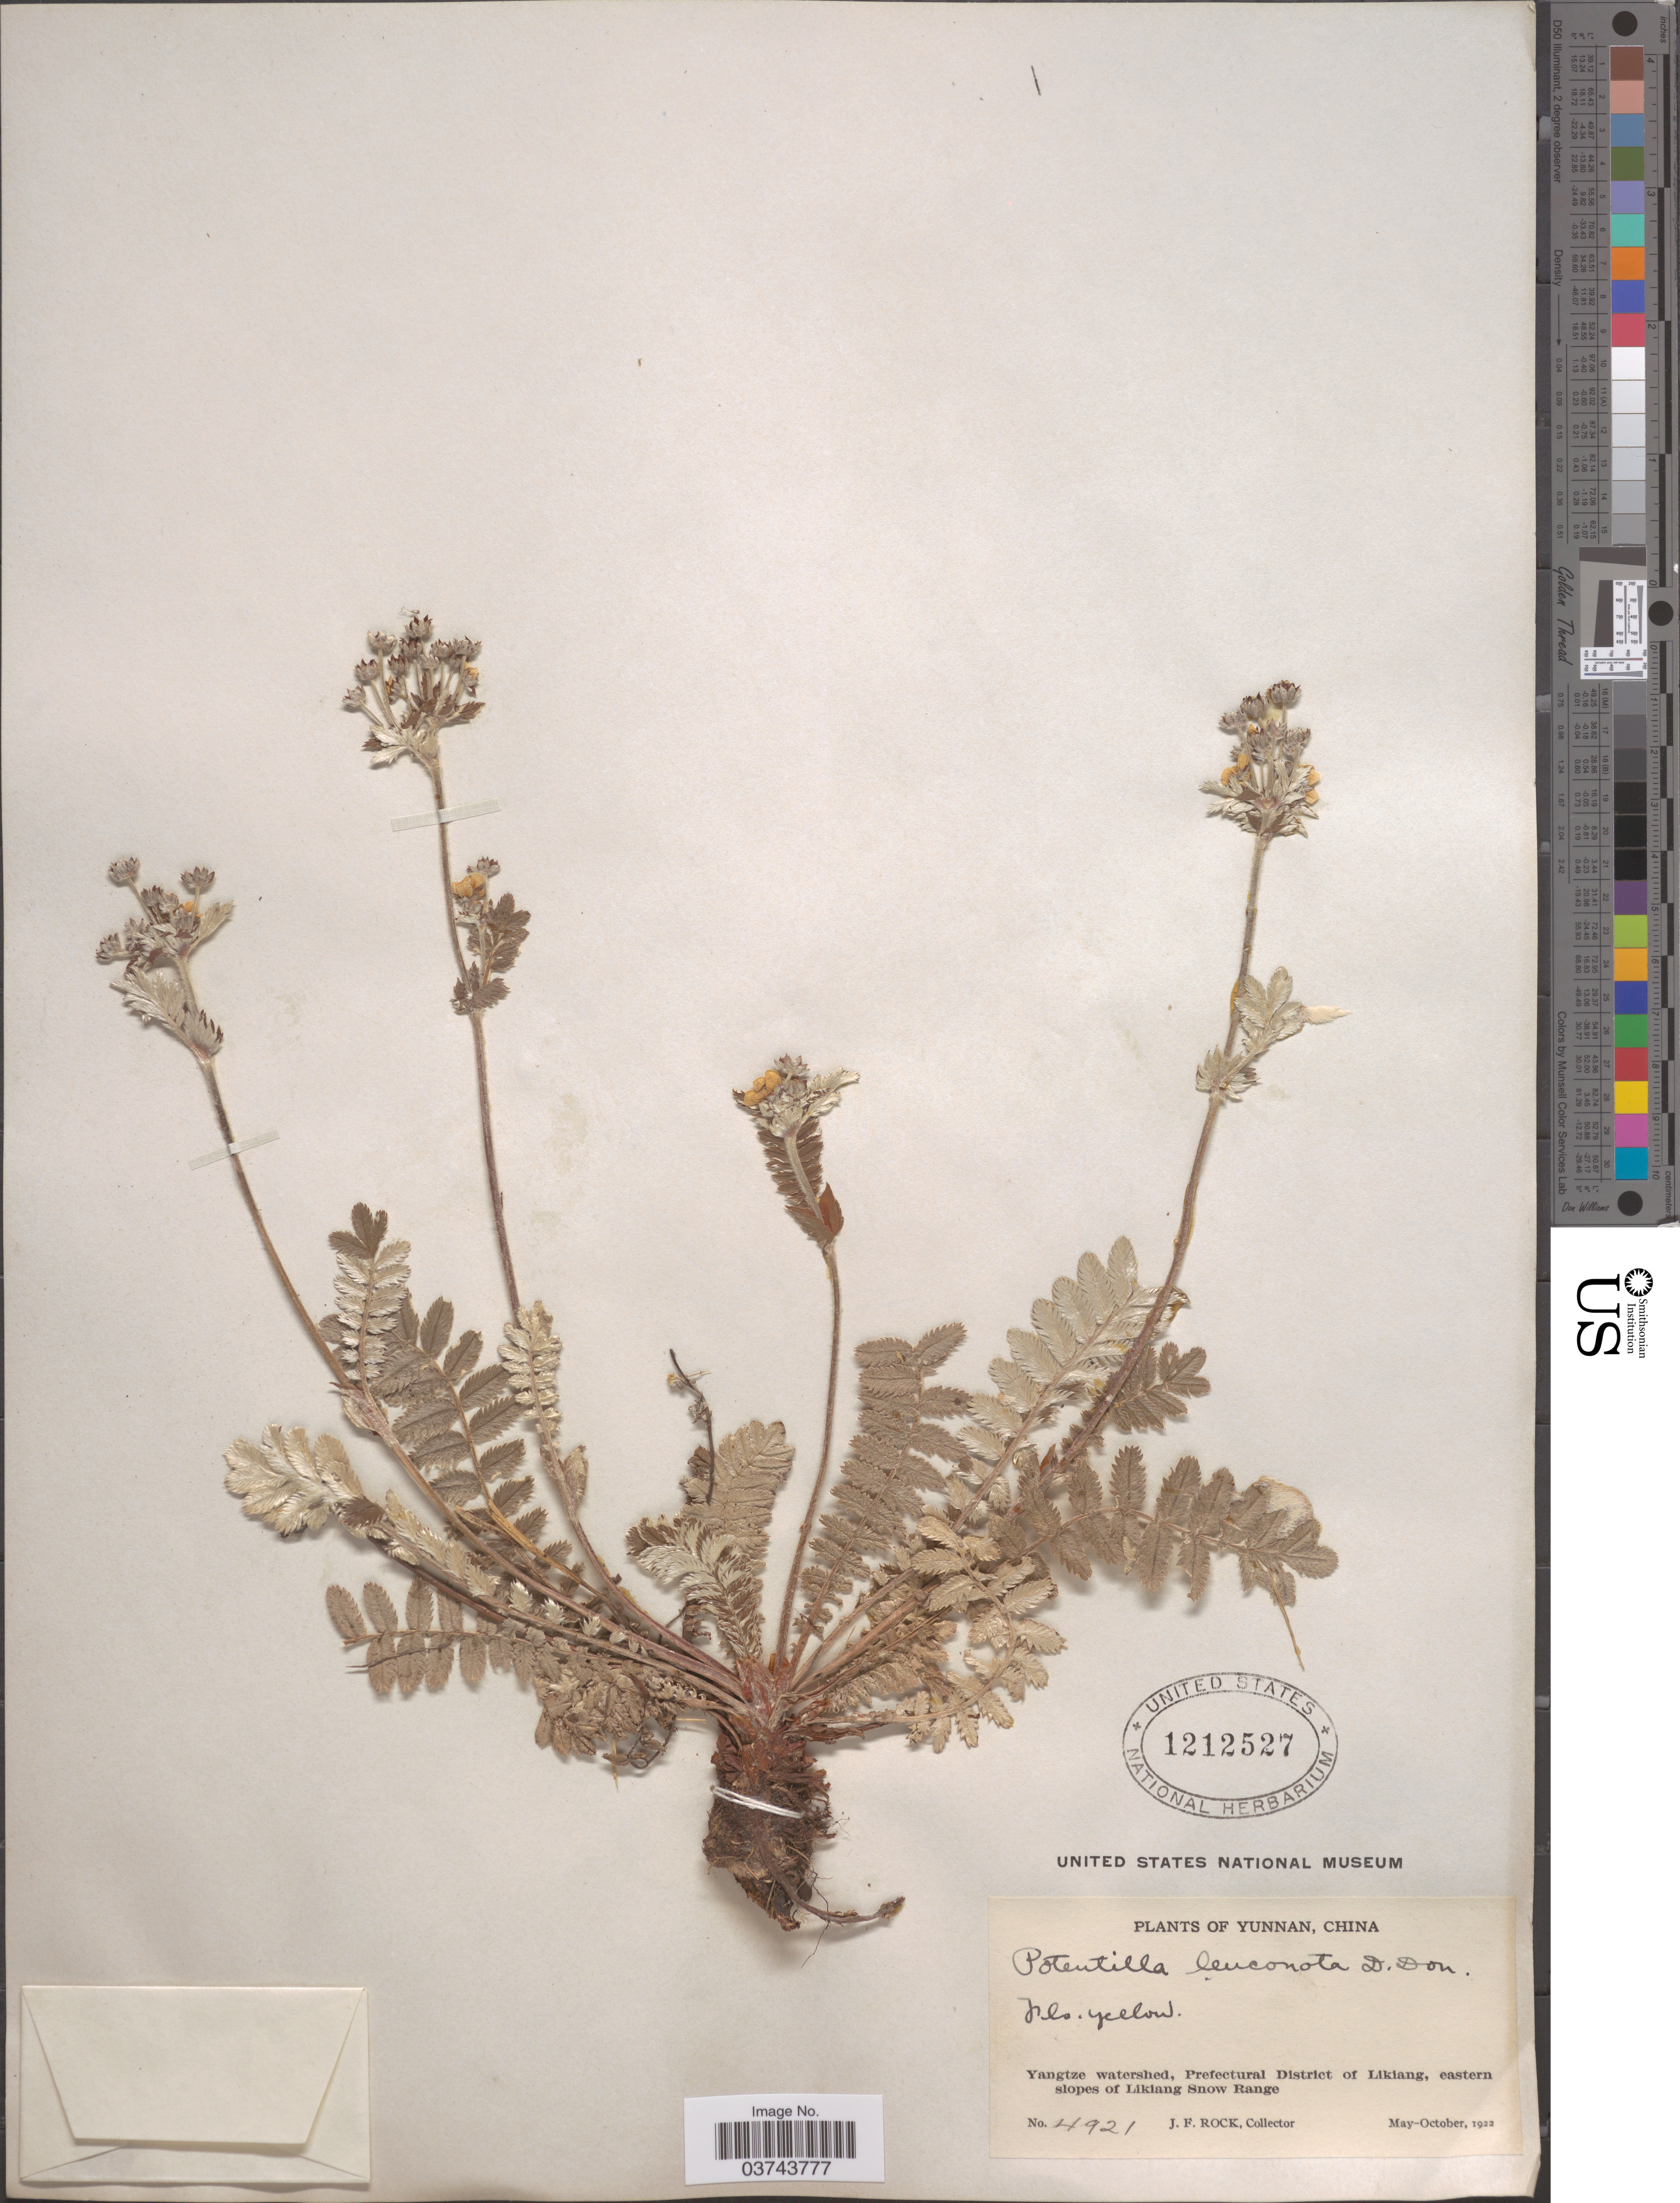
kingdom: Plantae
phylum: Tracheophyta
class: Magnoliopsida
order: Rosales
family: Rosaceae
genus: Potentilla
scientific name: Potentilla leuconota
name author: D. Don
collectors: J. Rock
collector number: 4921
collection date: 1922-05/1922-10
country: China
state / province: Yunnan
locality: Yangtze watershed, Prefectural District of Likiang, eastern slopes of Likiang Snow Range.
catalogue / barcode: US 1212527